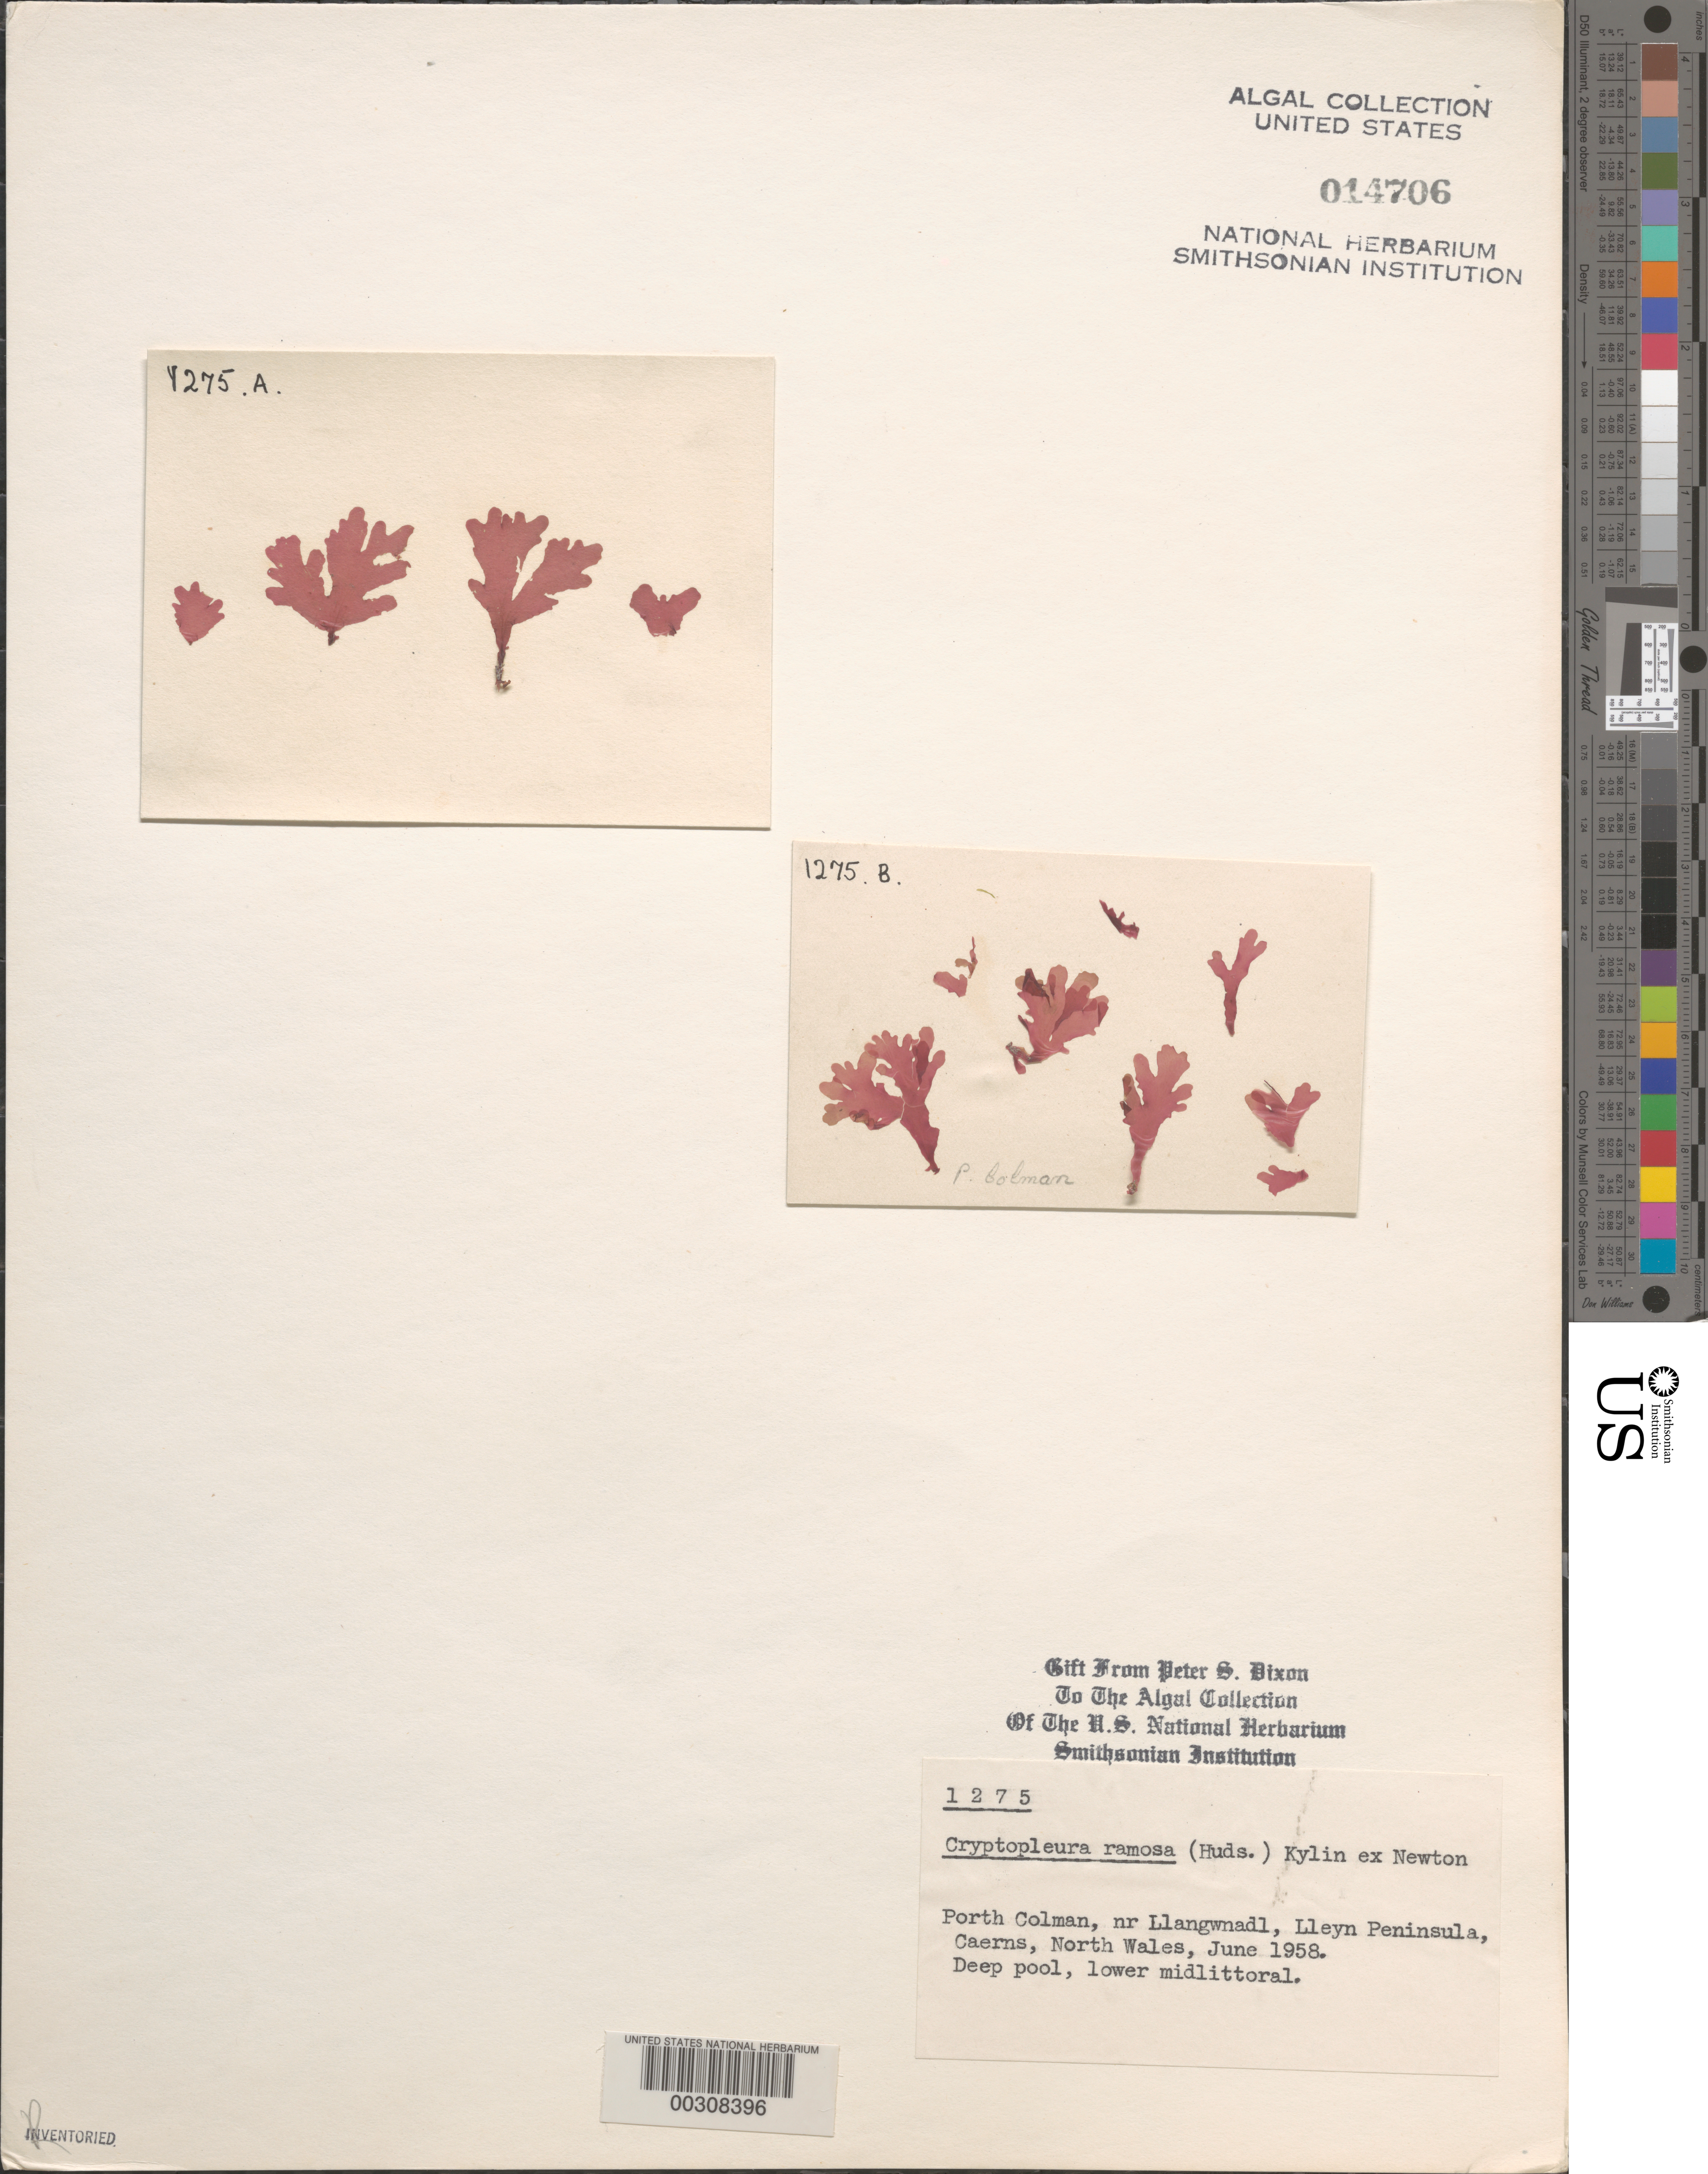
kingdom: Plantae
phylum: Rhodophyta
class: Florideophyceae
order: Ceramiales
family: Delesseriaceae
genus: Cryptopleura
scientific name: Cryptopleura ramosa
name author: (Huds.) L.M. Newton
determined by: Dixon, P. S.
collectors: P. S. Dixon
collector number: PSD 1275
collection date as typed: Jun 1958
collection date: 1958-06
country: United Kingdom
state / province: Wales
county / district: Gwynedd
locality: Porth Colman, near Llangwnadl, Lleyn Peninsula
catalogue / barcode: US 14706